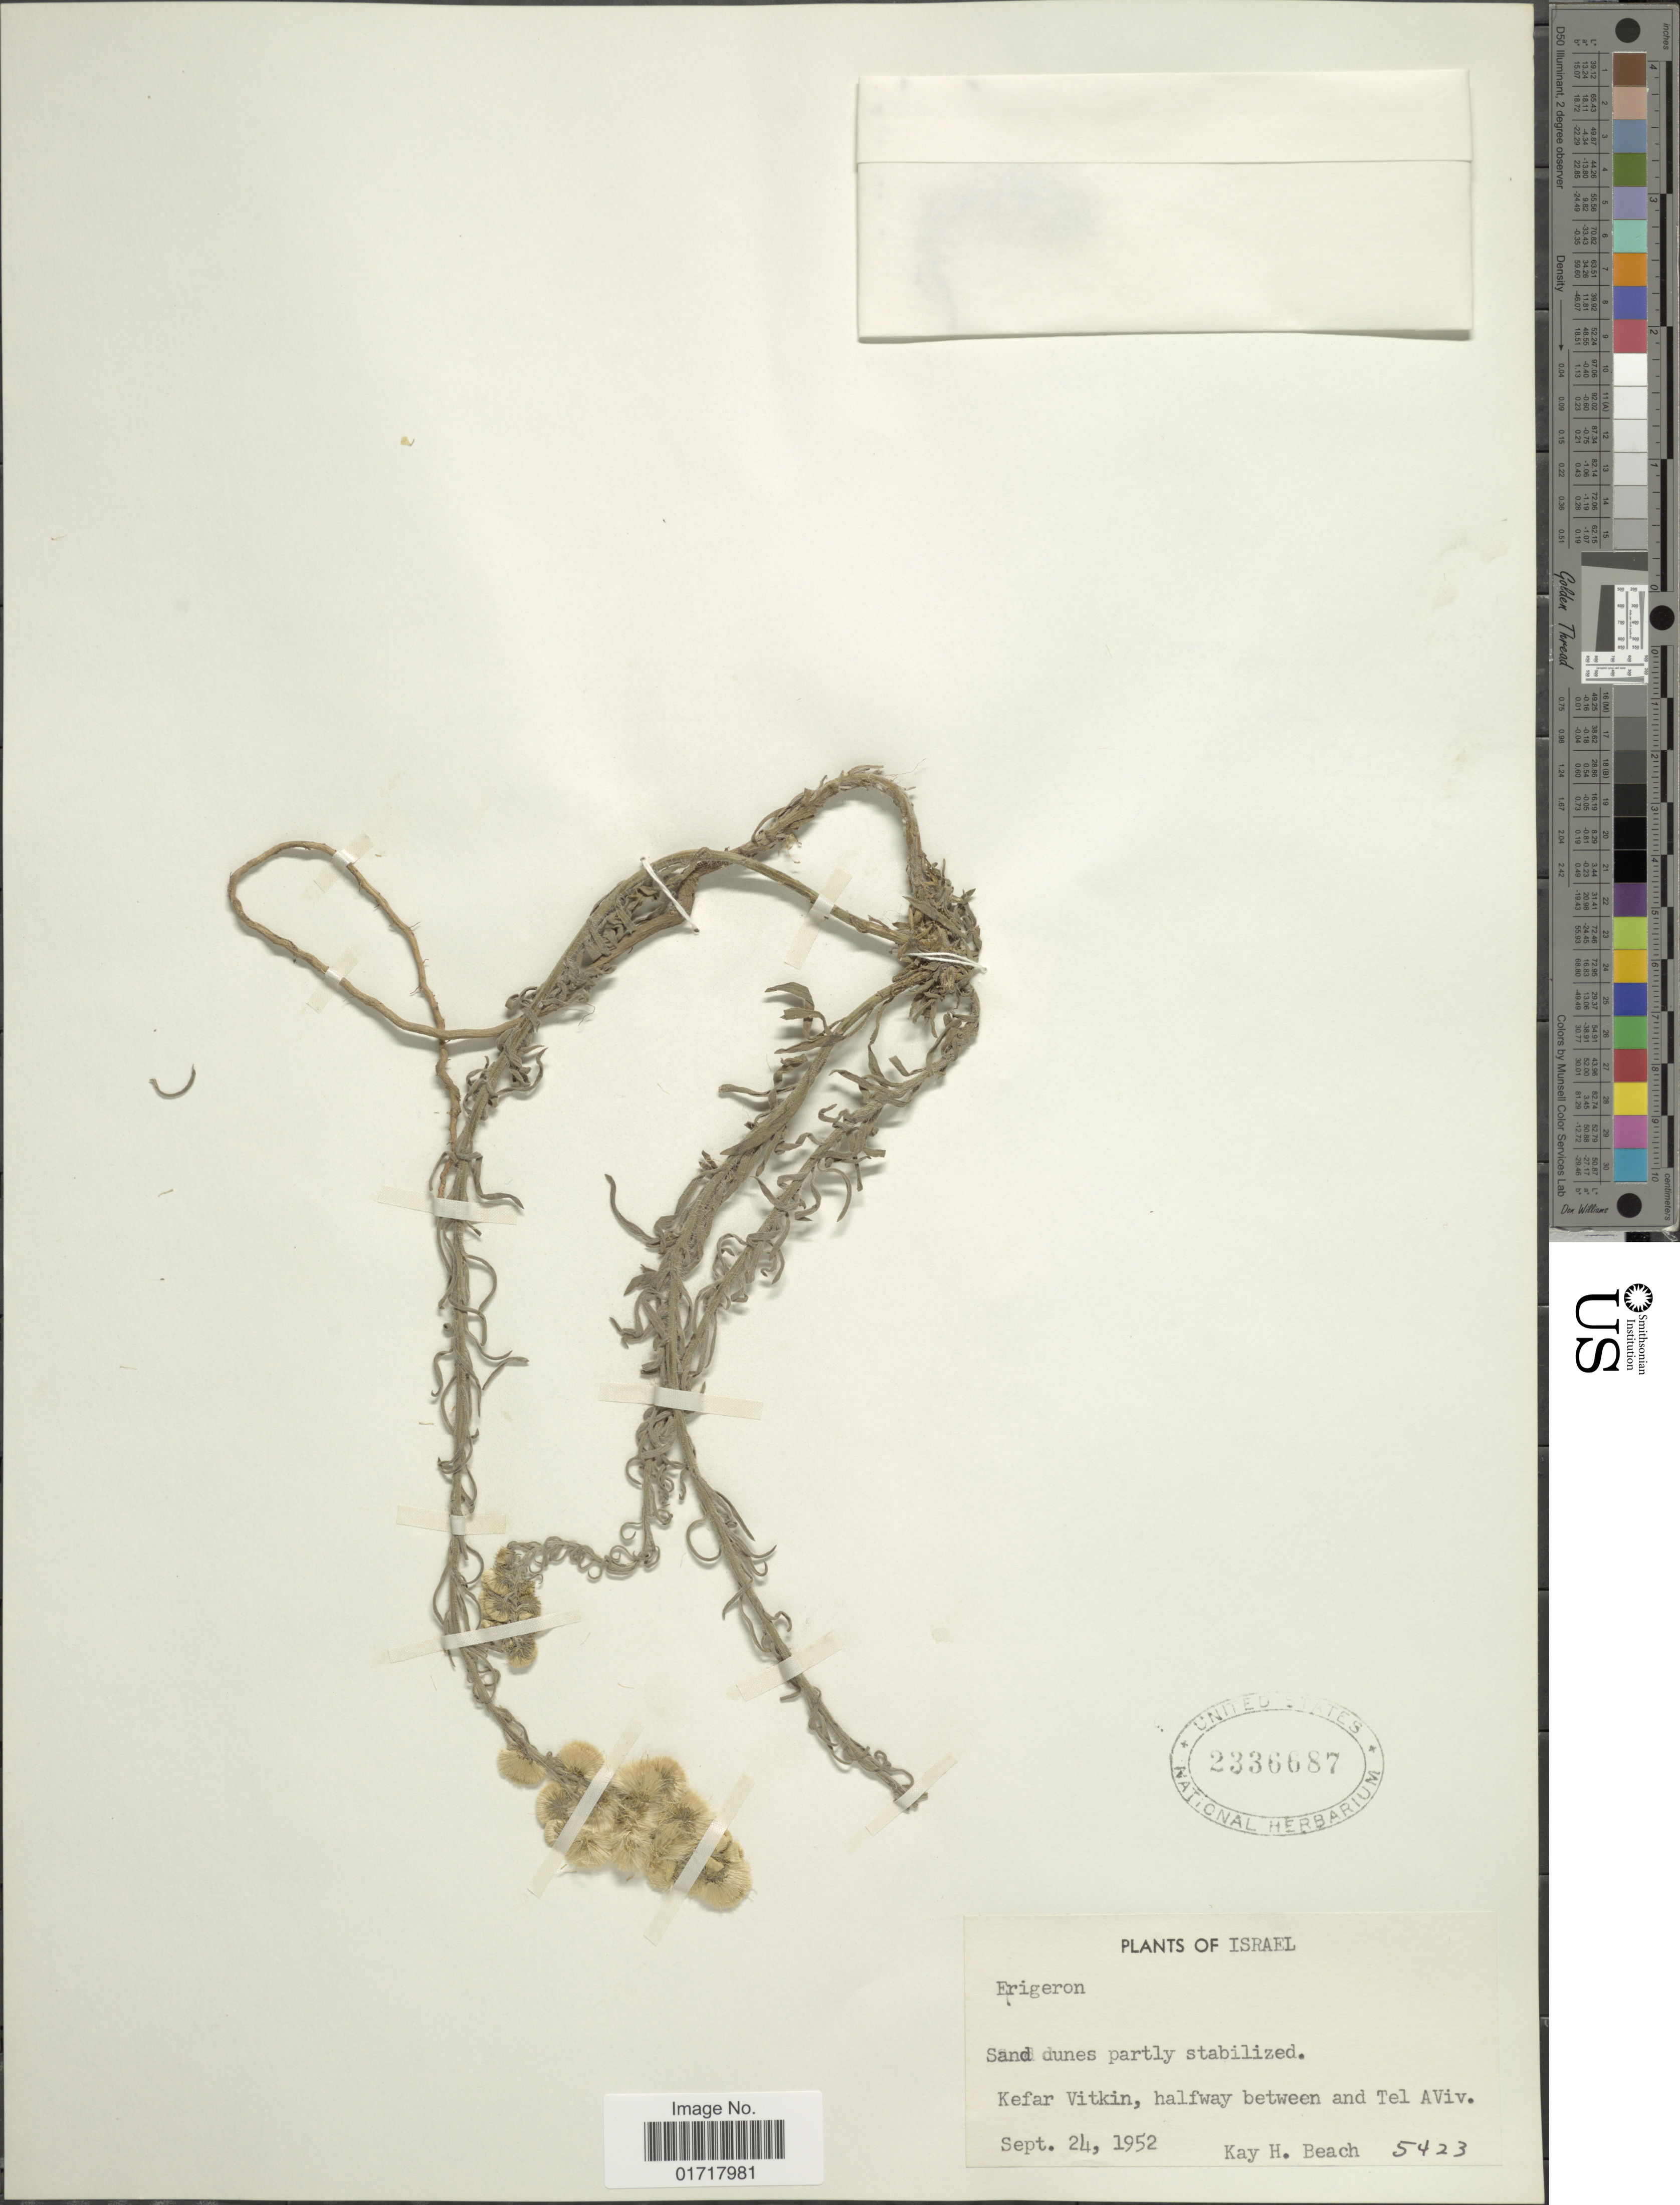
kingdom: Plantae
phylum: Tracheophyta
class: Magnoliopsida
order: Asterales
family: Asteraceae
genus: Conyza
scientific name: Conyza sp.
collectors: K. H. Beach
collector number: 5423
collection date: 1952-09-24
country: Israel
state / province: Tel Aviv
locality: Israel, Kefar Vitkan, halfway between and Tel AViv.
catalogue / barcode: US 2336687